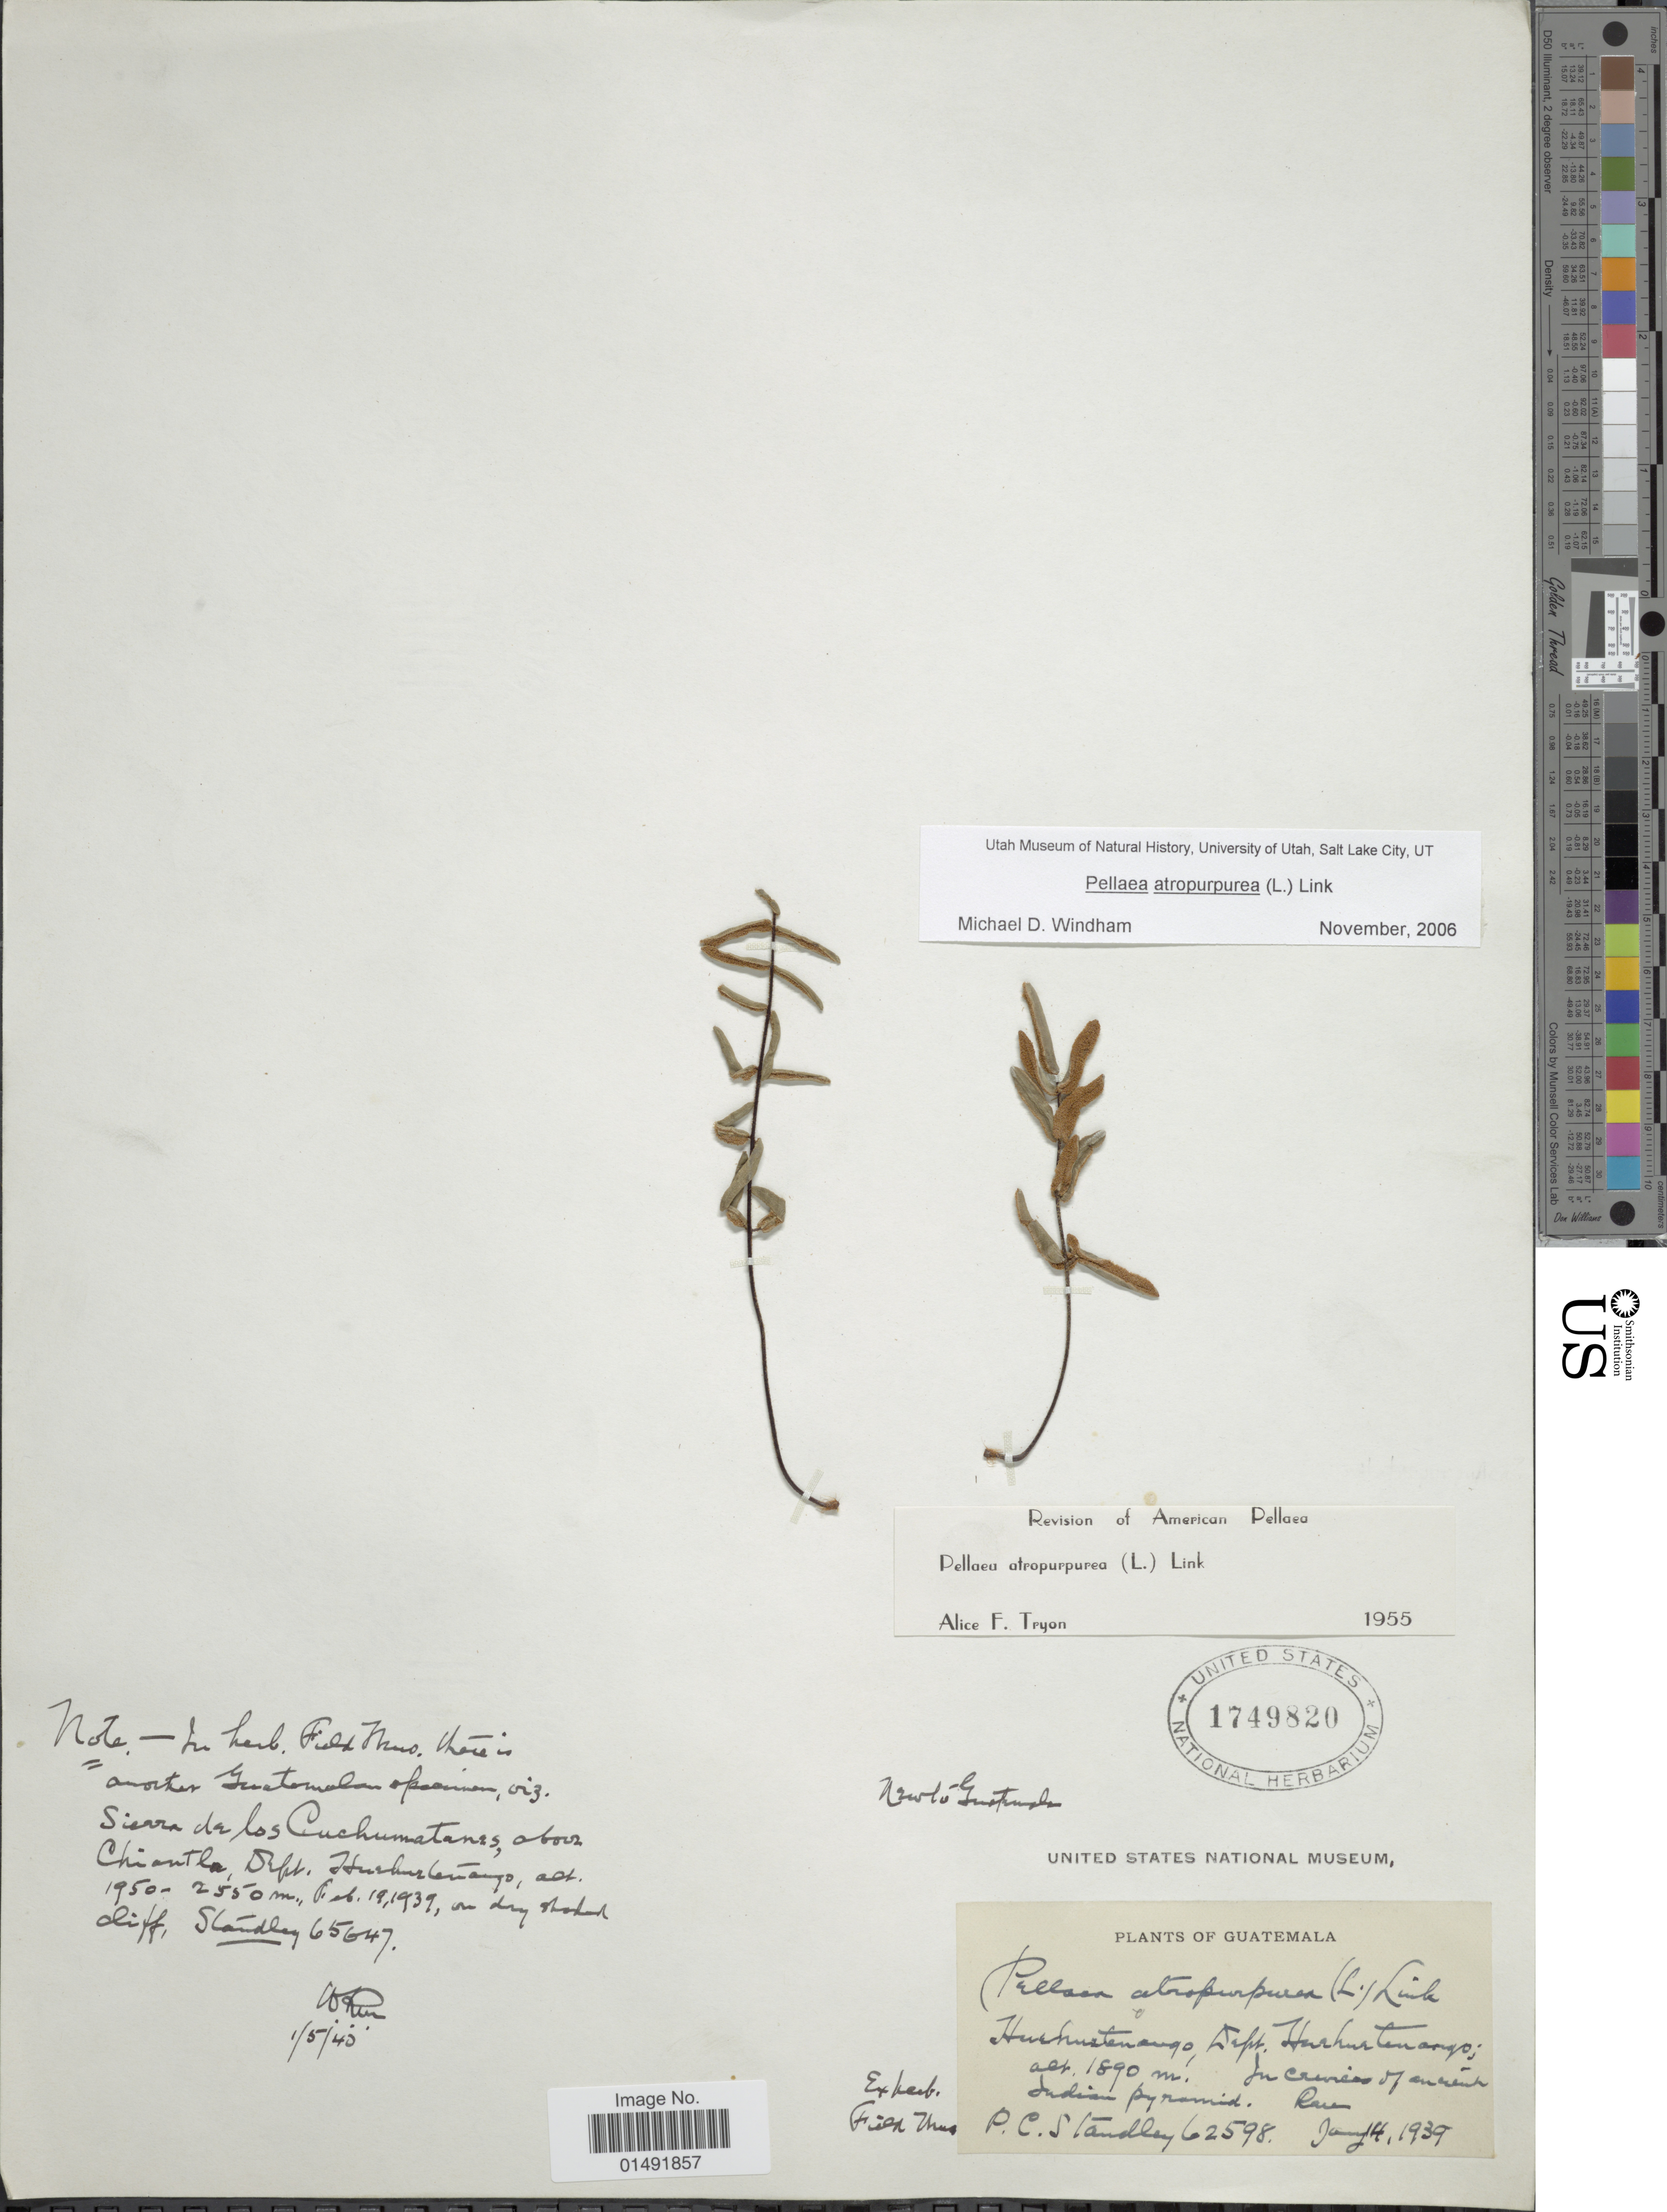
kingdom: Plantae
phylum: Tracheophyta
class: Polypodiopsida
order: Polypodiales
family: Pteridaceae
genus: Pellaea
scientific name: Pellaea atropurpurea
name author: (L.) Link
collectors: P. C. Standley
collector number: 62598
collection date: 1939-07-14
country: Guatemala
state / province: Huehuetenango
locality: Dept. Huehuetenango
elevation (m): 1890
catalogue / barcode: US 1749820